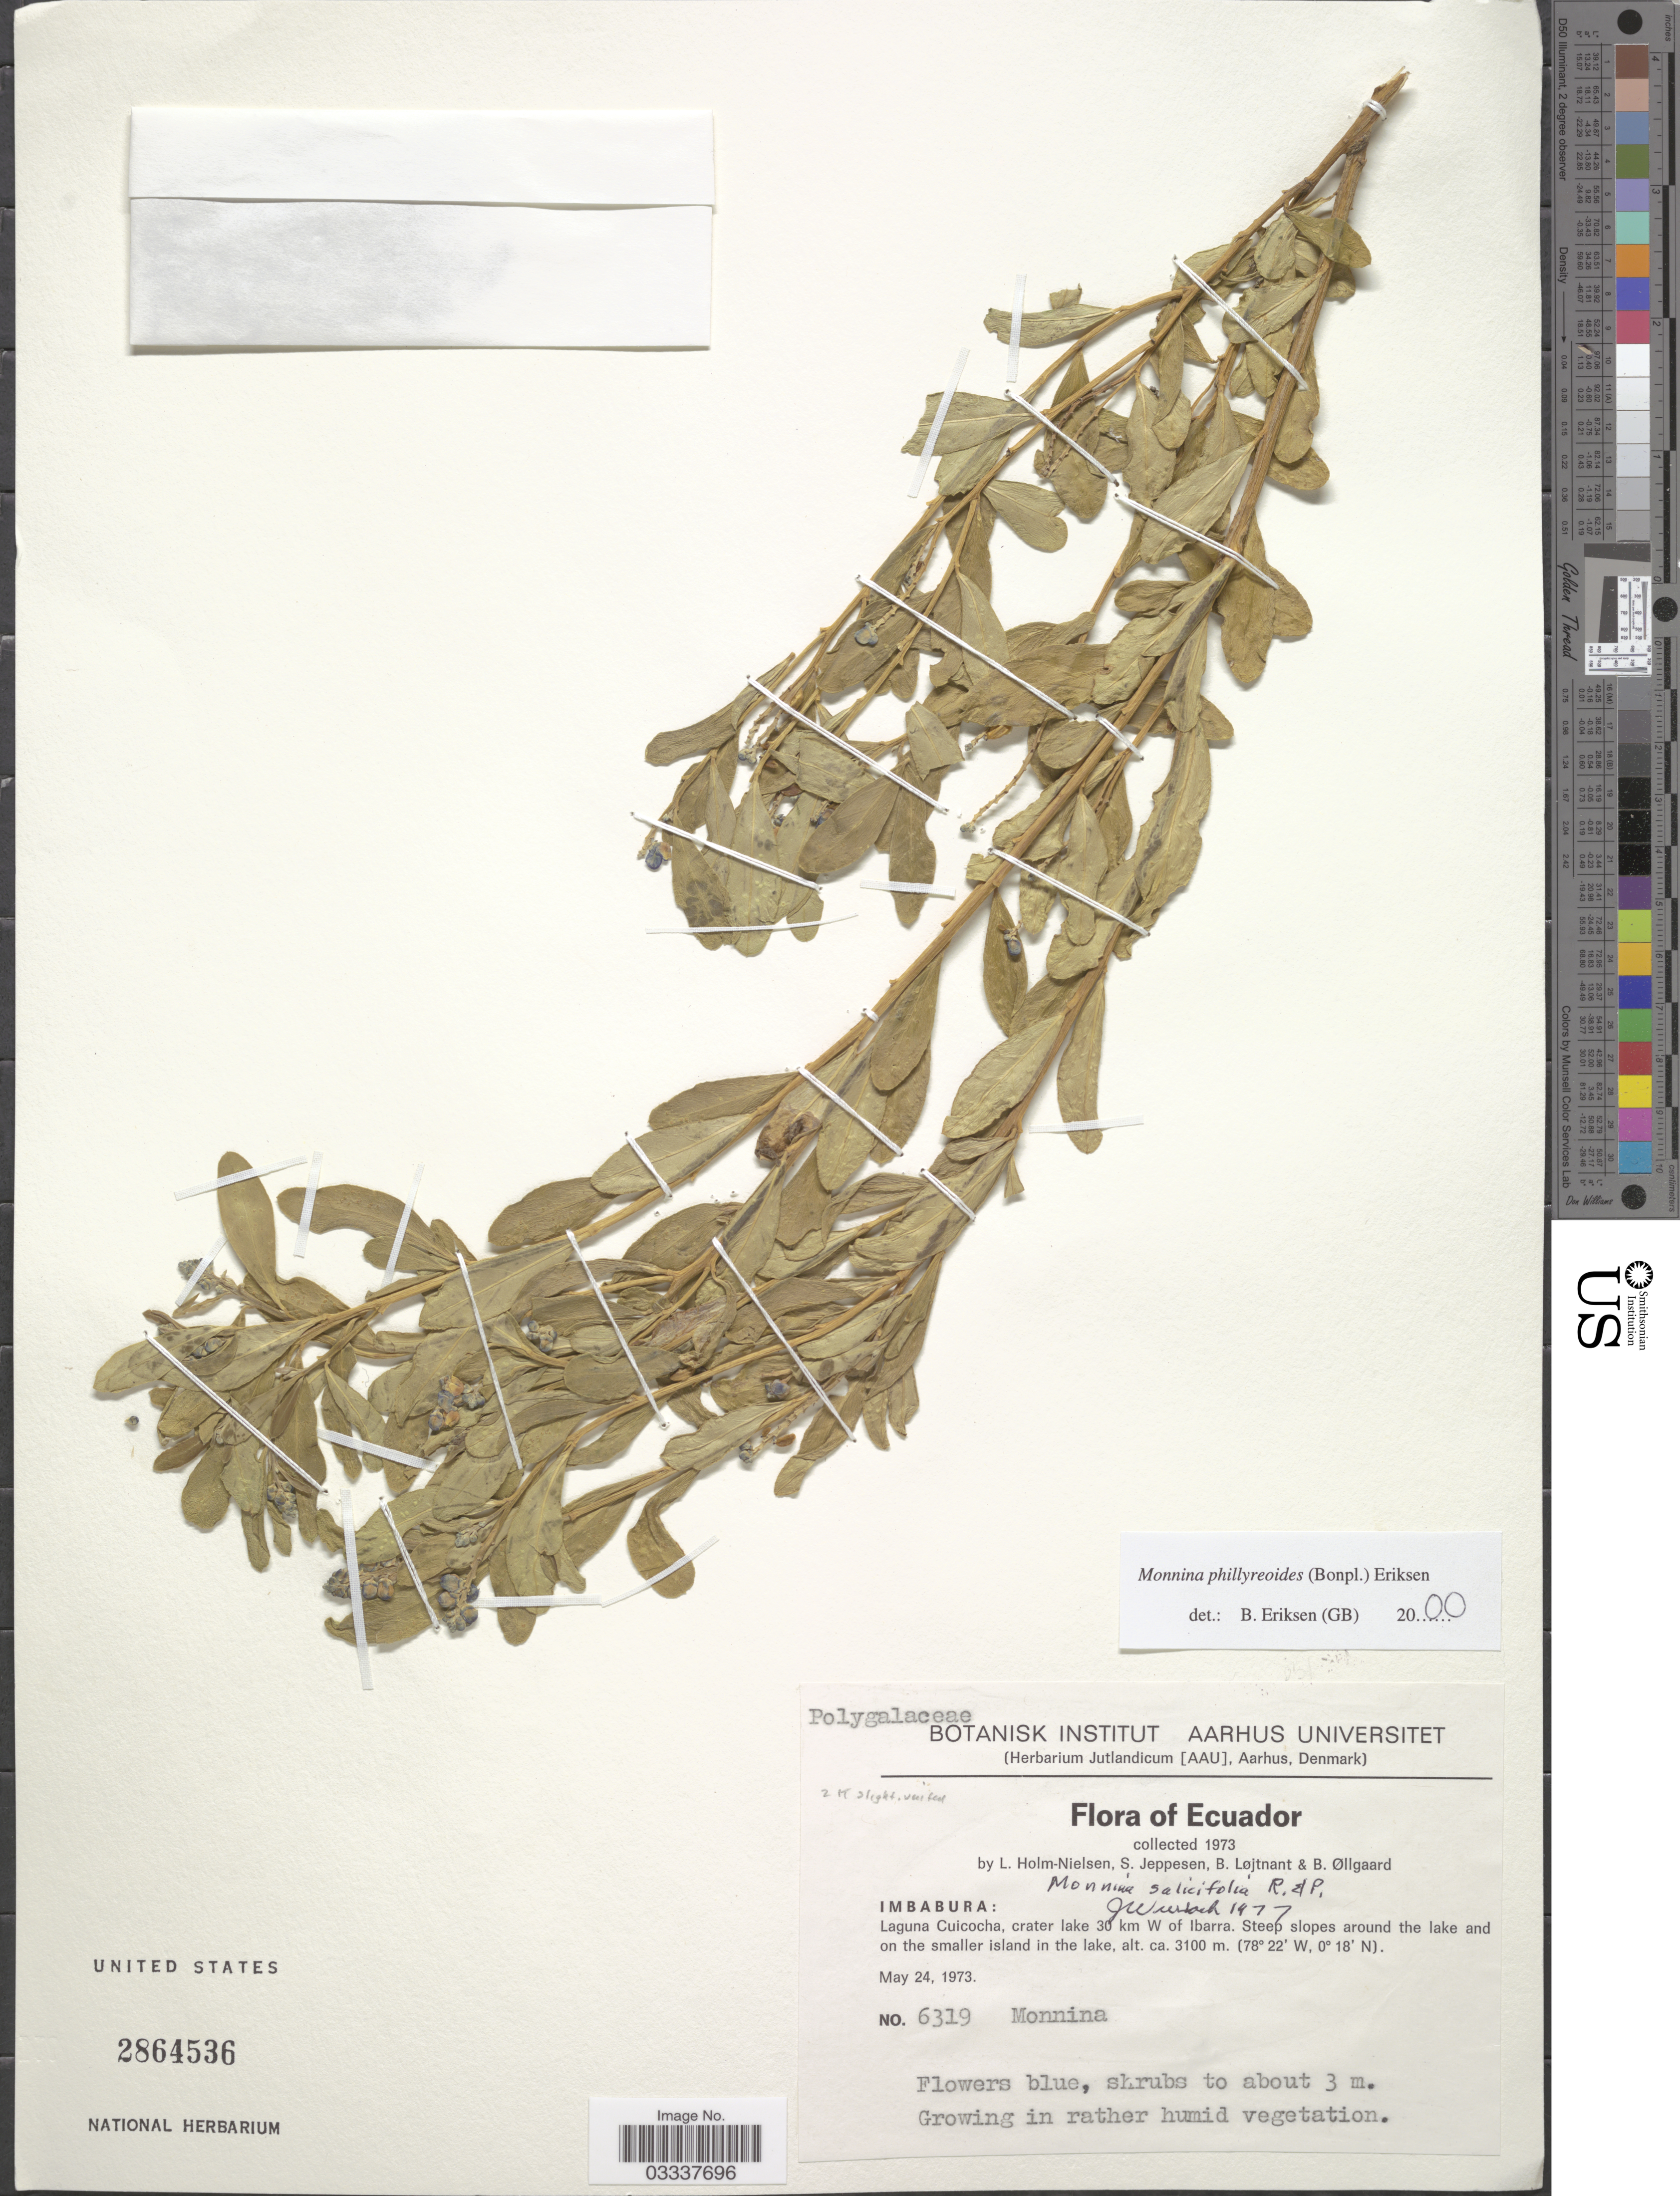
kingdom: Plantae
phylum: Tracheophyta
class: Magnoliopsida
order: Fabales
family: Polygalaceae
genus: Monnina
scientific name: Monnina phillyreoides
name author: (Bonpl.) B. Eriksen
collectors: L. Holm-Nielsen, S. Jeppesen, B. Löjtnant & B. Øllgaard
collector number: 6319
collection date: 1973-05-24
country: Ecuador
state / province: Imbabura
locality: Laguna Cuicocha, crater lake 30 km W of Ibarra.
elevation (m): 3100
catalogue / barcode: US 2864536